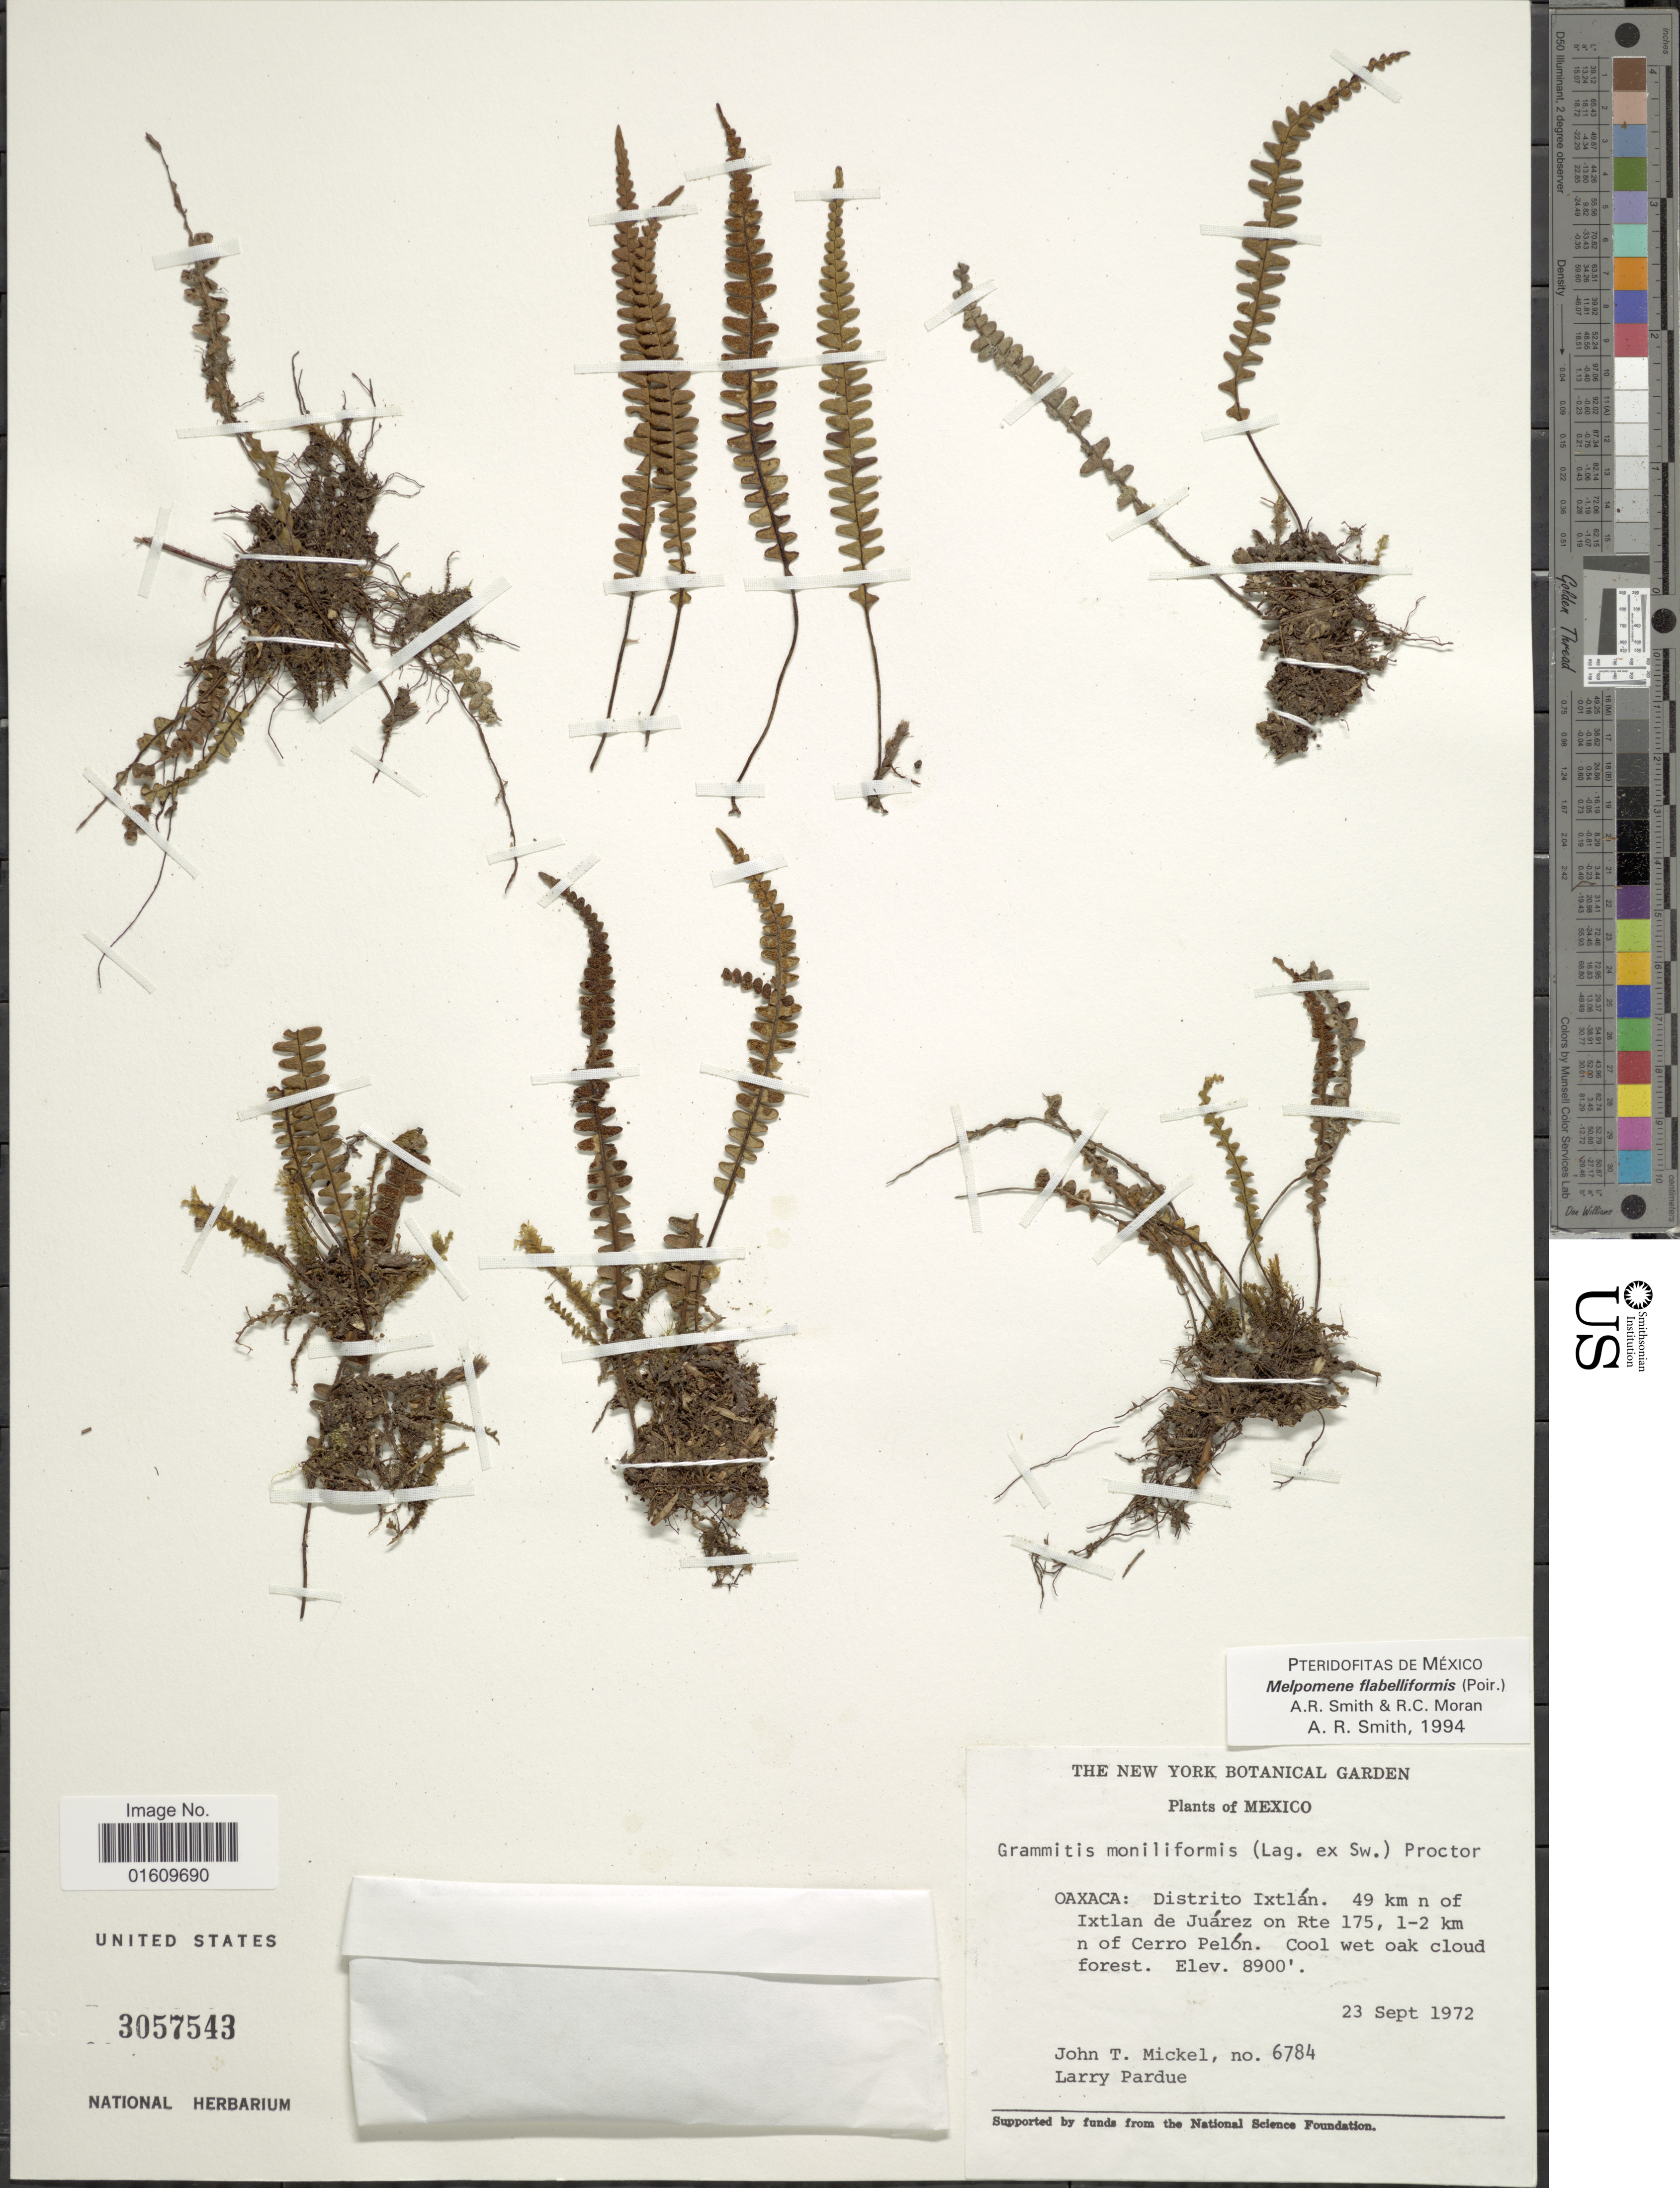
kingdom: Plantae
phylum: Tracheophyta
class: Polypodiopsida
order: Polypodiales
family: Polypodiaceae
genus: Melpomene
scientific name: Melpomene flabelliformis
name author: (Poir.) A.R. Sm. & R.C. Moran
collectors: J. T. Mickel & L. Pardue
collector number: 6784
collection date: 1972-09-23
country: Mexico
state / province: Oaxaca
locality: Distrito Ixtlan, 49 km n of Ixtlan de Juarez on Rte 175, 1 - 2 km n of Cerro Pelon.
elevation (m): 2713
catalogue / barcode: US 3057543